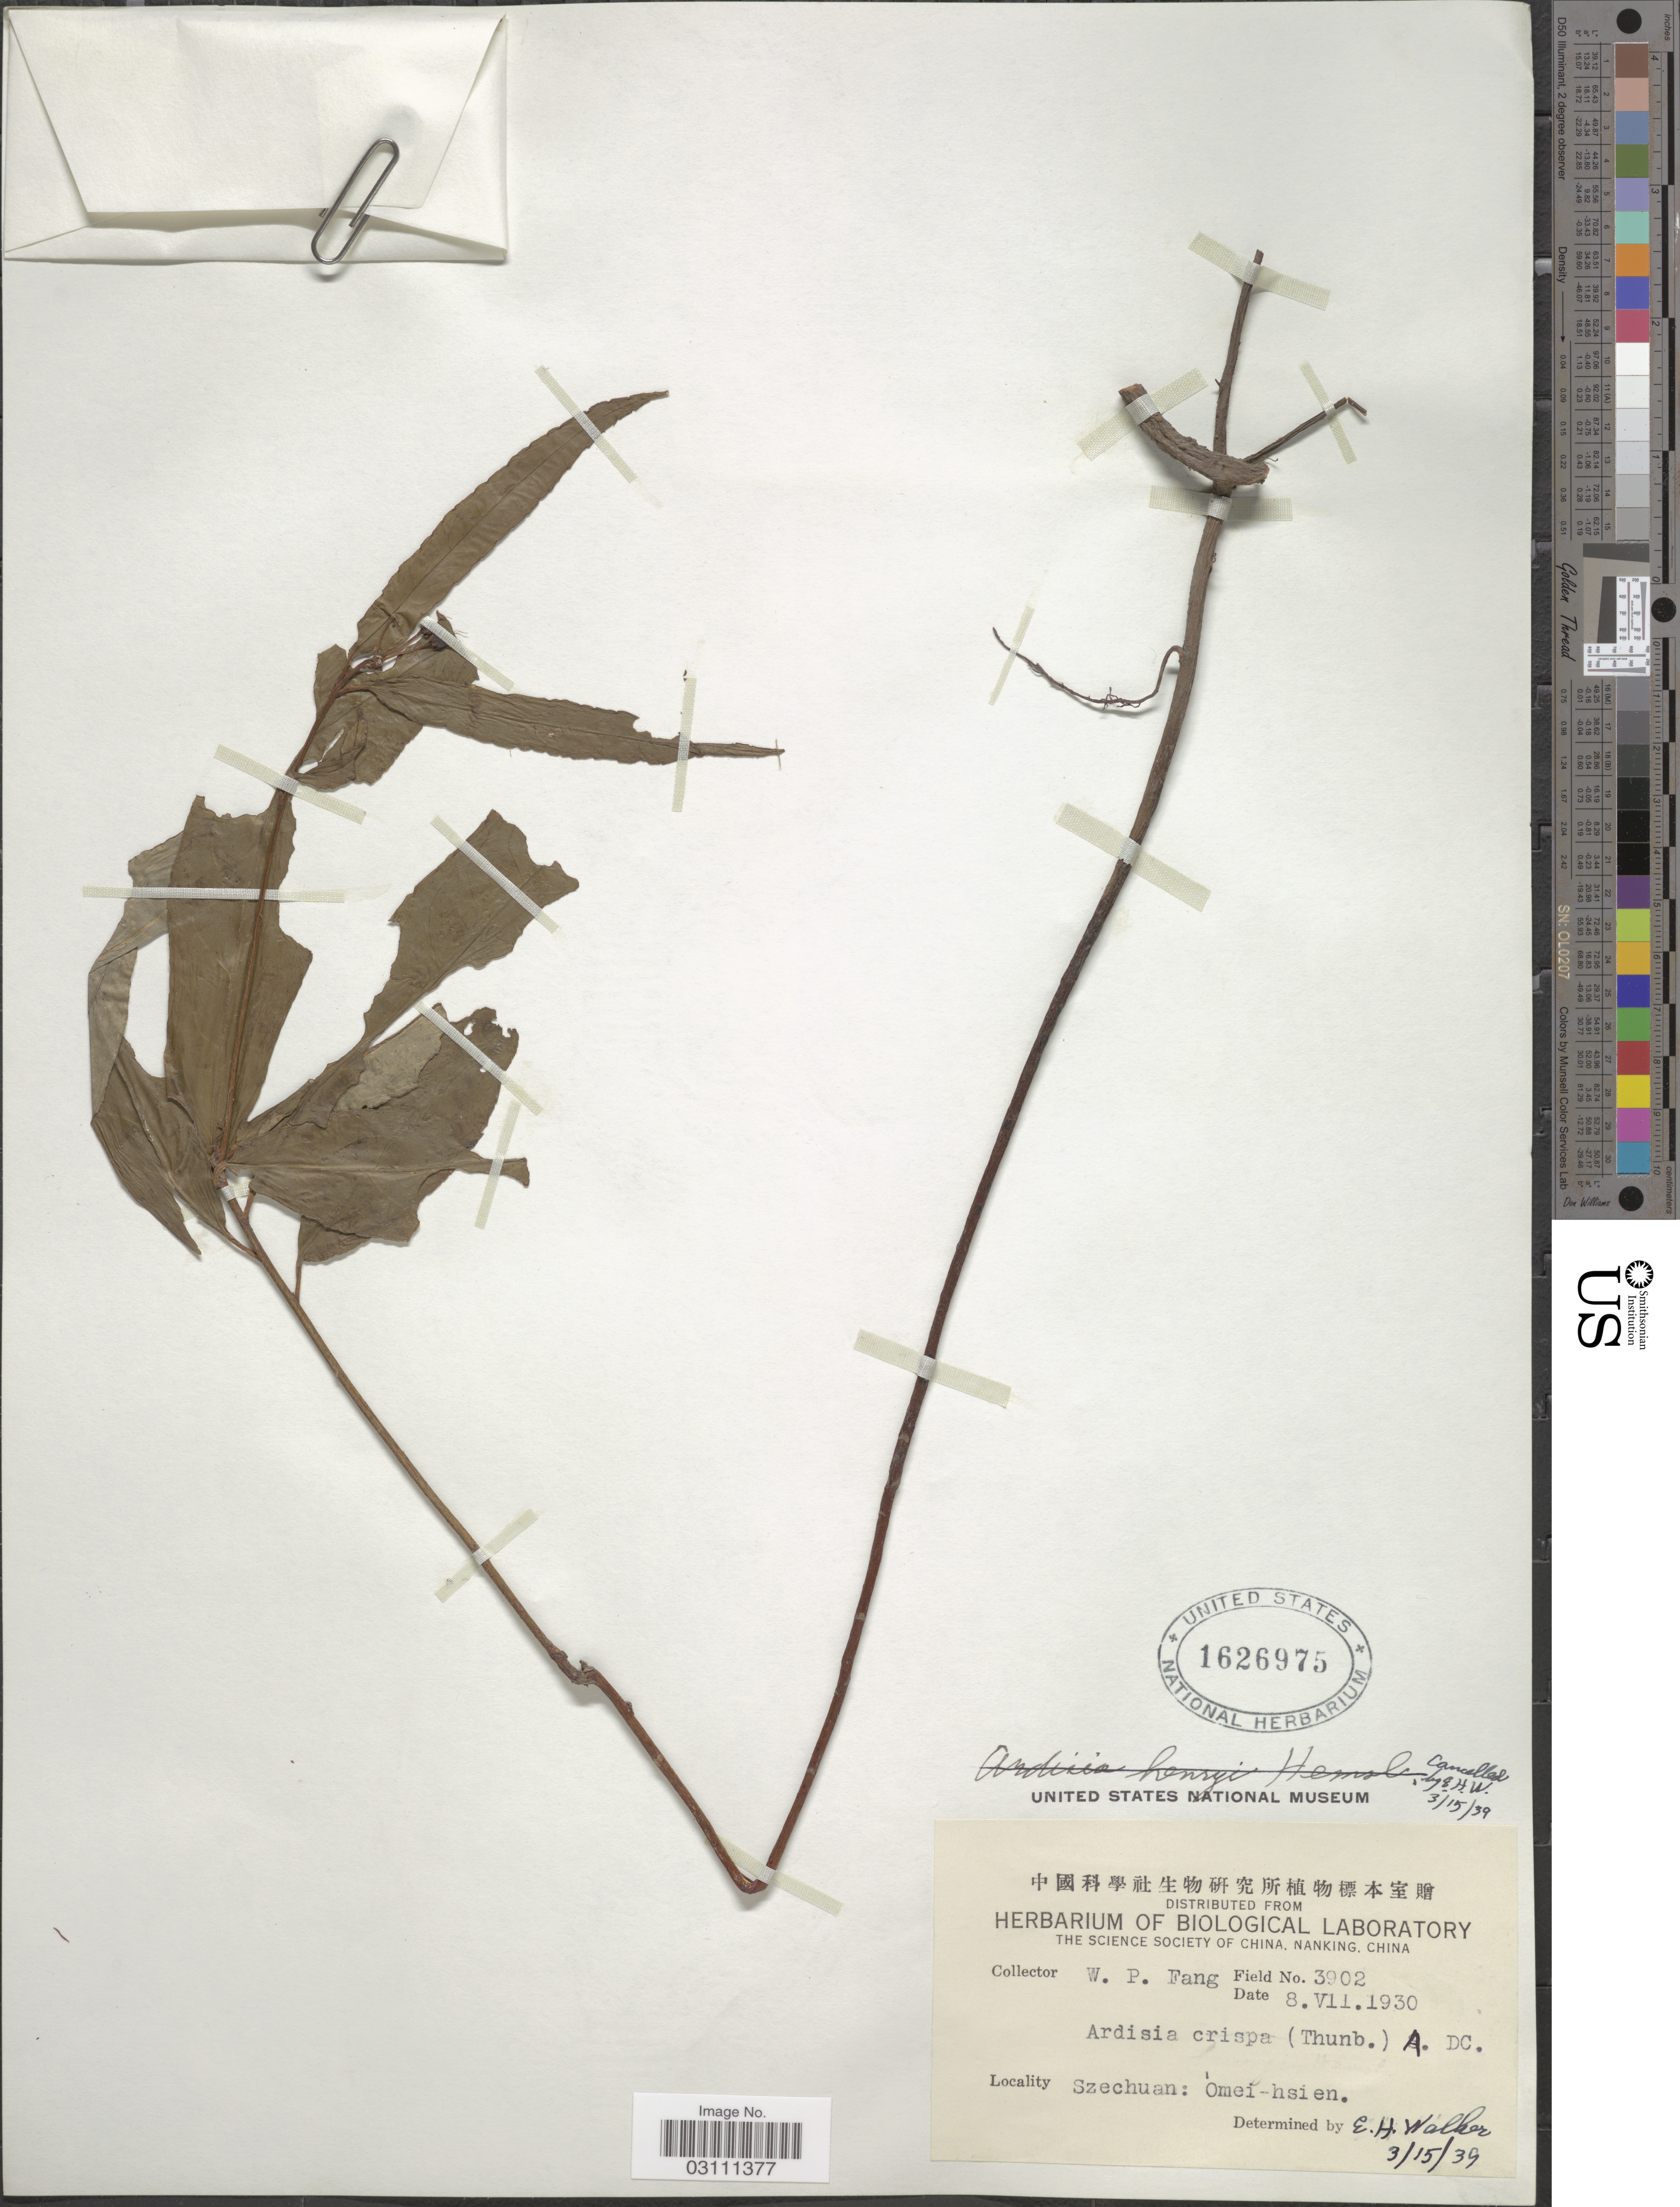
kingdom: Plantae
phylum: Tracheophyta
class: Magnoliopsida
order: Ericales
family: Primulaceae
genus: Ardisia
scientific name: Ardisia crispa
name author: (Thunb.) A. DC.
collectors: W. P. Fang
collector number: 3902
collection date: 1930-07-08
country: China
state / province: Sichuan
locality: Szechuan: Omei-hsien.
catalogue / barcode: US 1626975